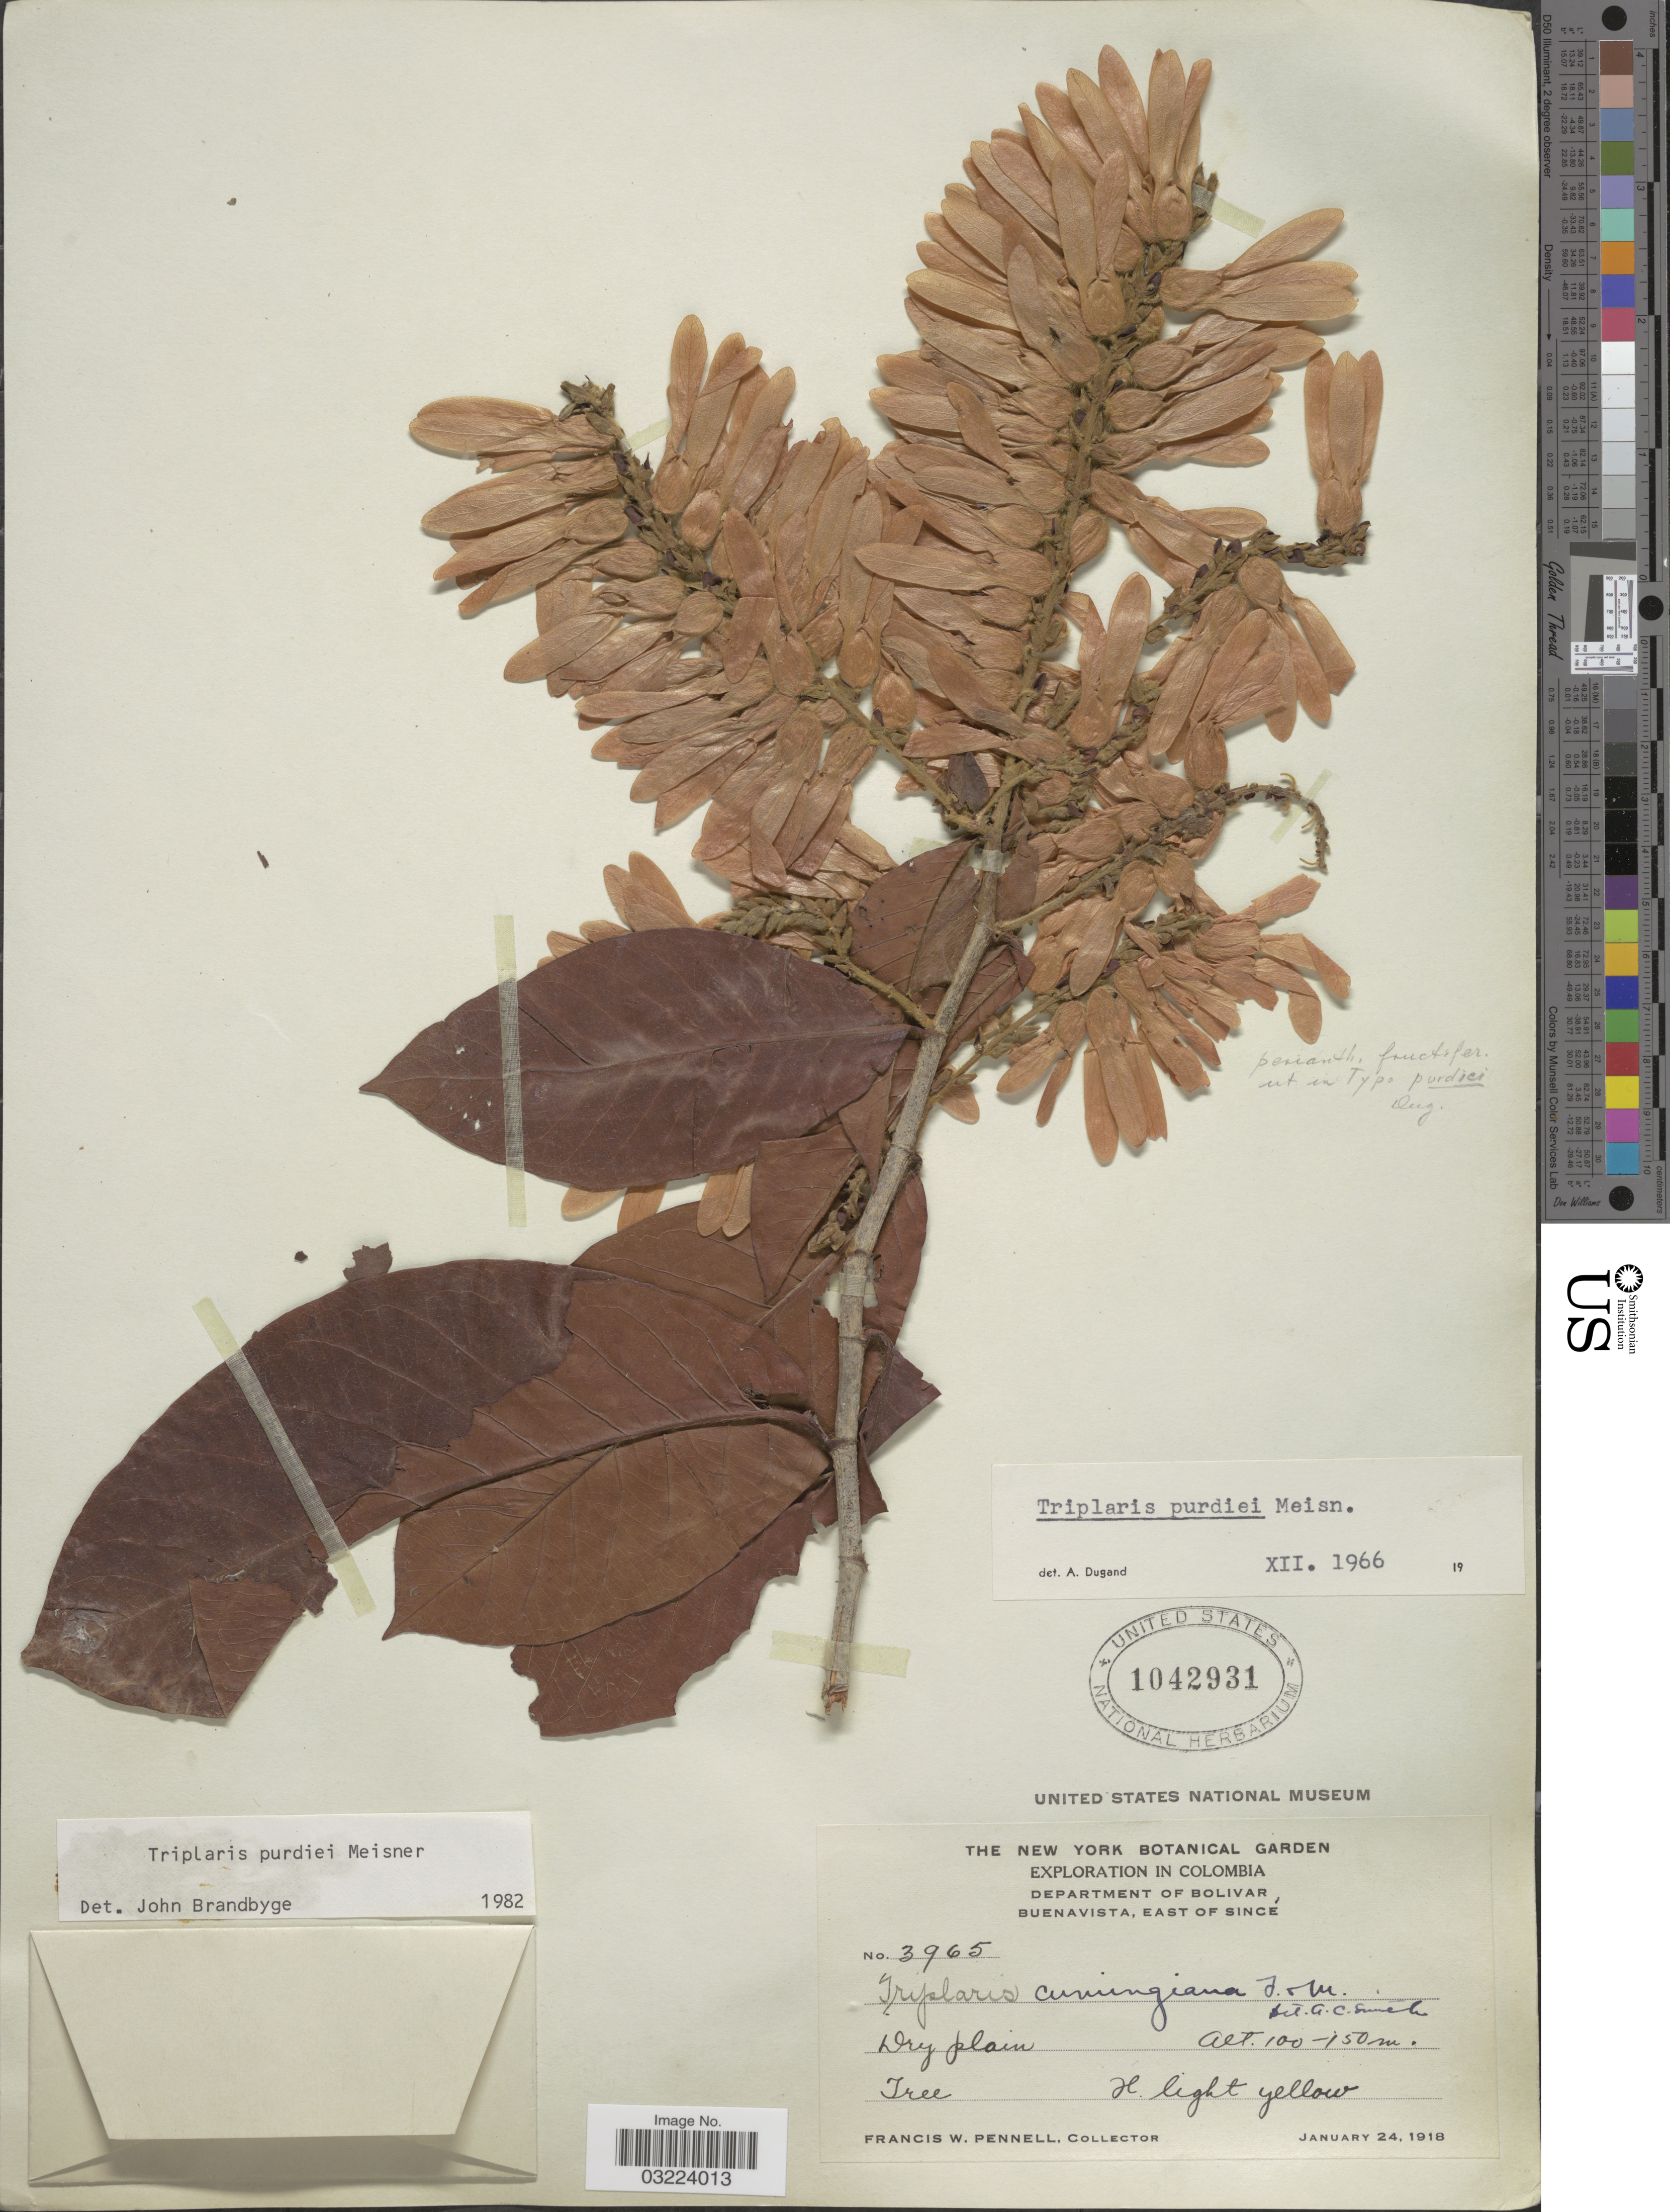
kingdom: Plantae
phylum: Tracheophyta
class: Magnoliopsida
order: Caryophyllales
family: Polygonaceae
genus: Triplaris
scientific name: Triplaris purdiei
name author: Meisn.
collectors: F. W. Pennell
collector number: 3965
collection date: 1918-01-24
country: Colombia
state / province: Bolívar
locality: Department of Bolivar. Buenavista, east of Sincé.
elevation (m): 100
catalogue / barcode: US 1042931